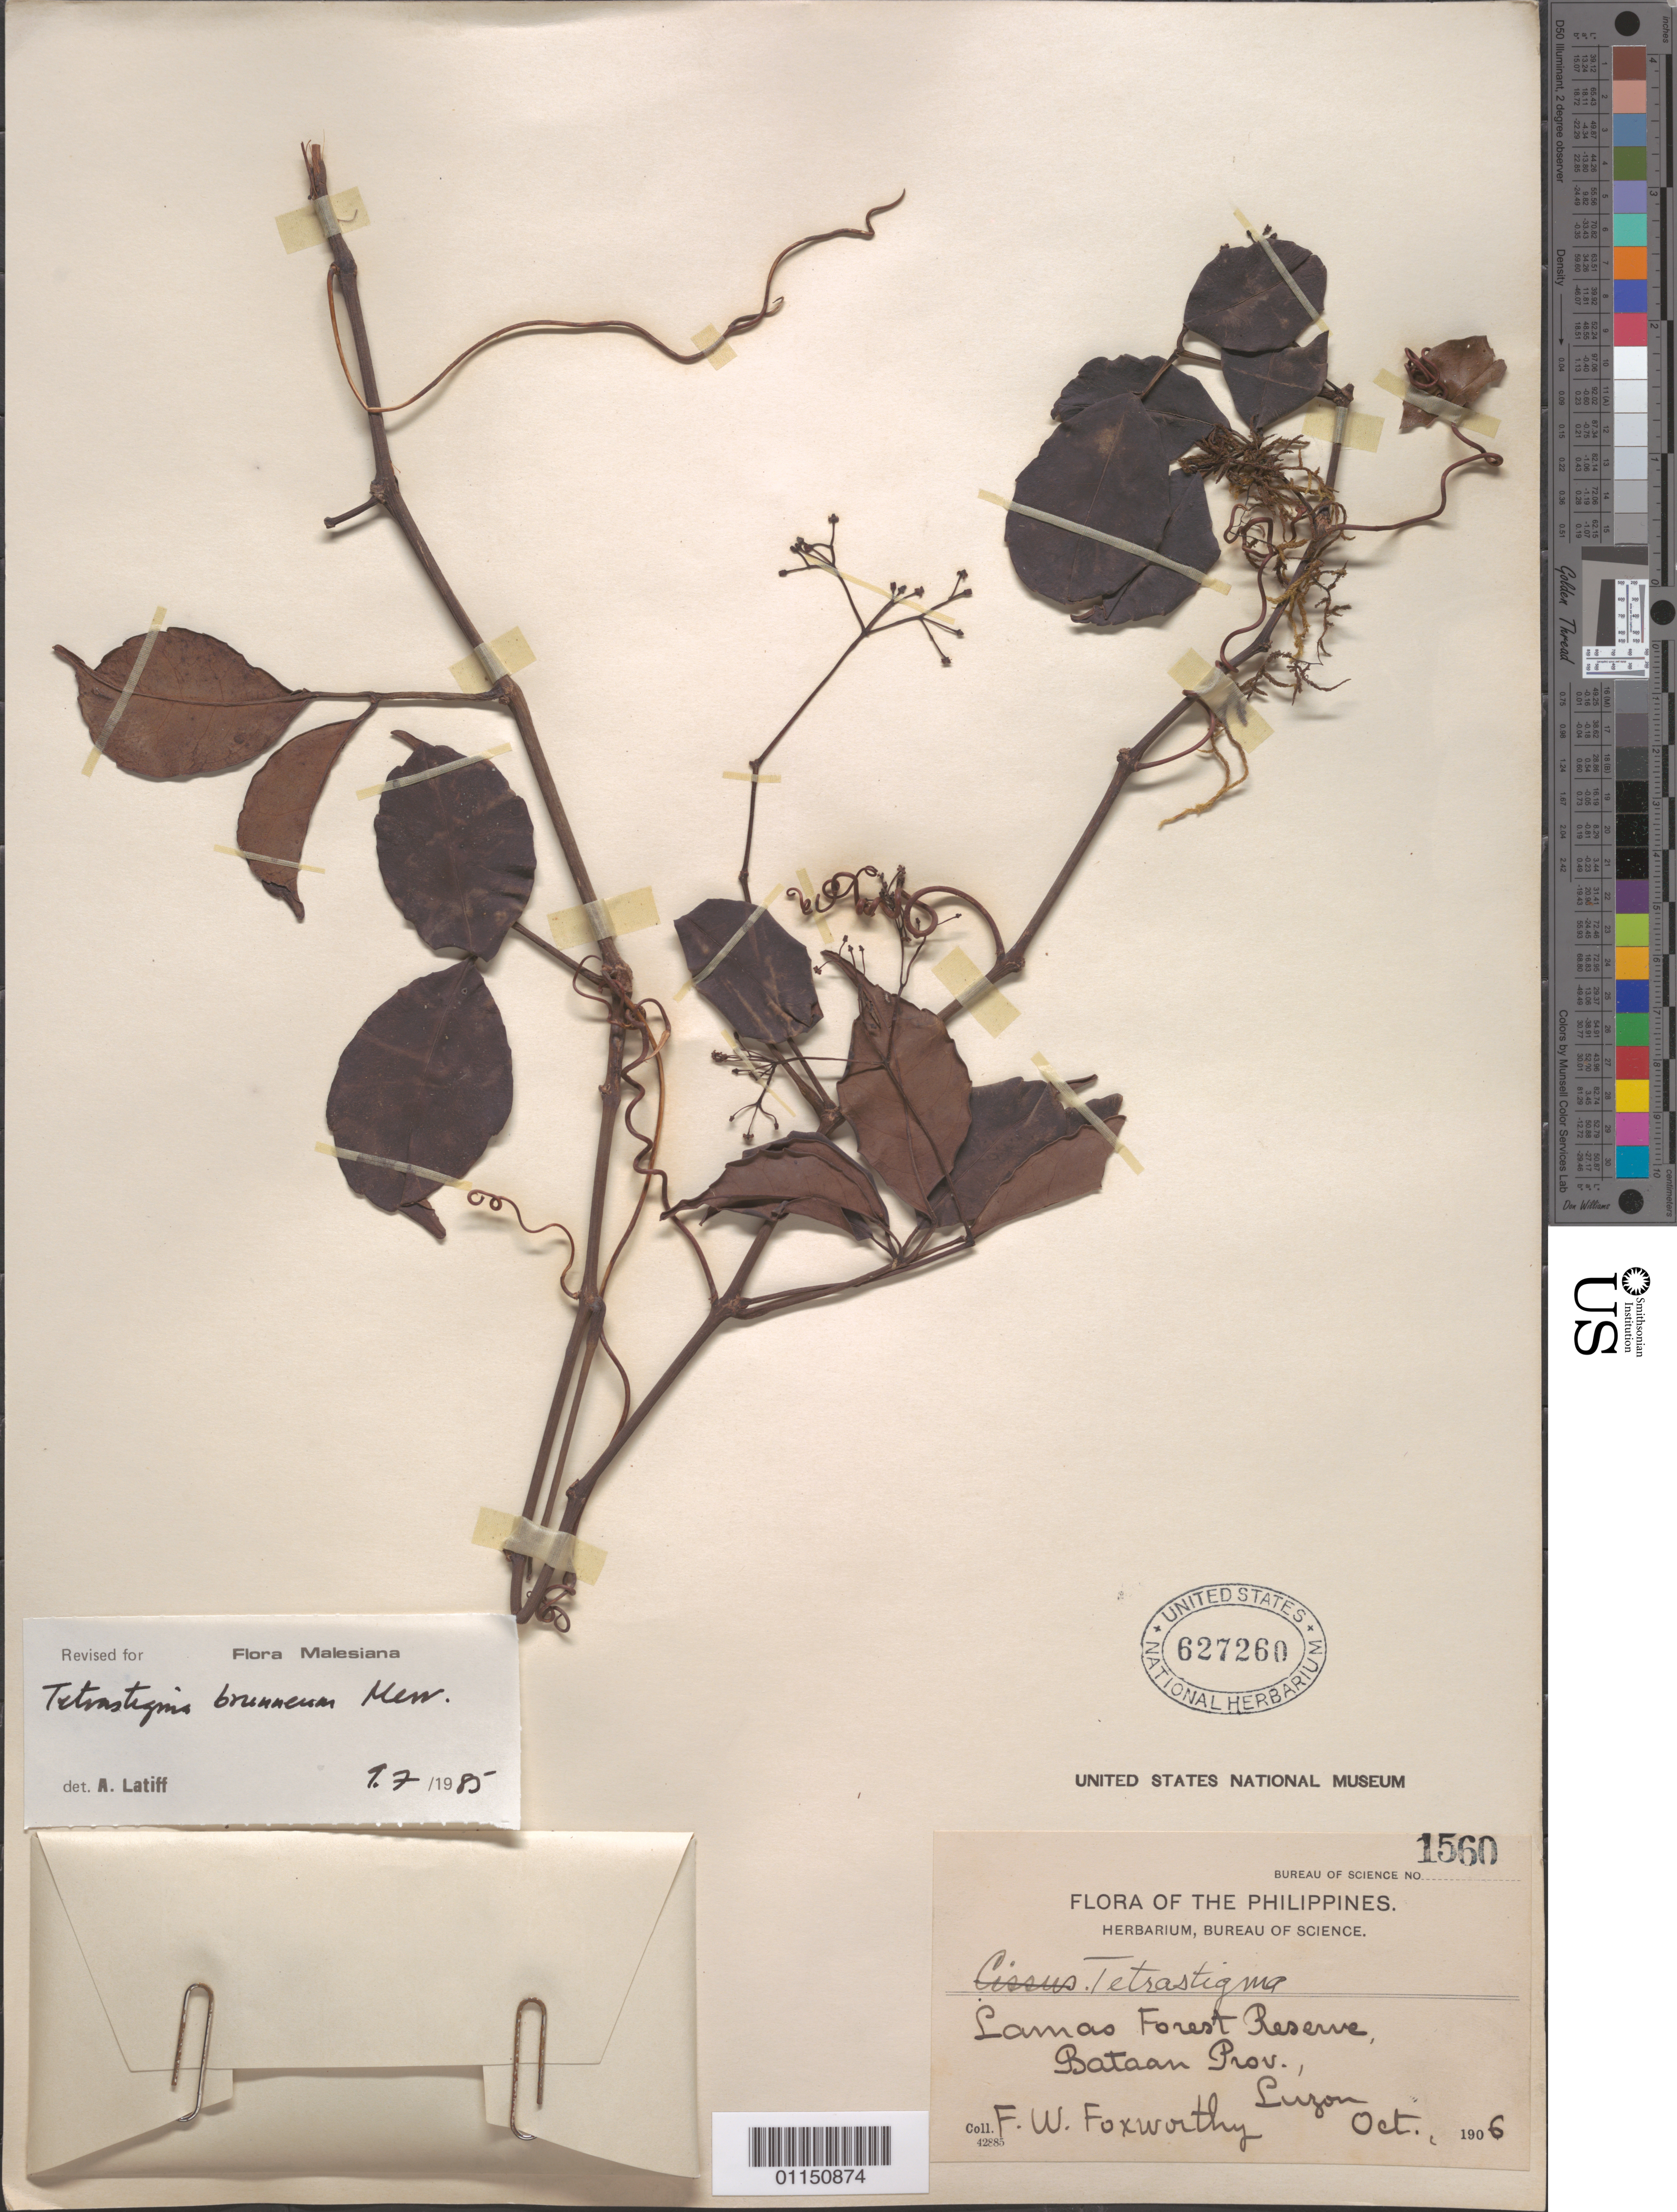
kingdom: Plantae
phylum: Tracheophyta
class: Magnoliopsida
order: Vitales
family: Vitaceae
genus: Tetrastigma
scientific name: Tetrastigma brunneum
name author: Merr.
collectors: F. W. Foxworthy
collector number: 1560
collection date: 1906-10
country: Philippines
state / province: Central Luzon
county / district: Bataan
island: Luzon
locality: Luzon.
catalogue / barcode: US 627260